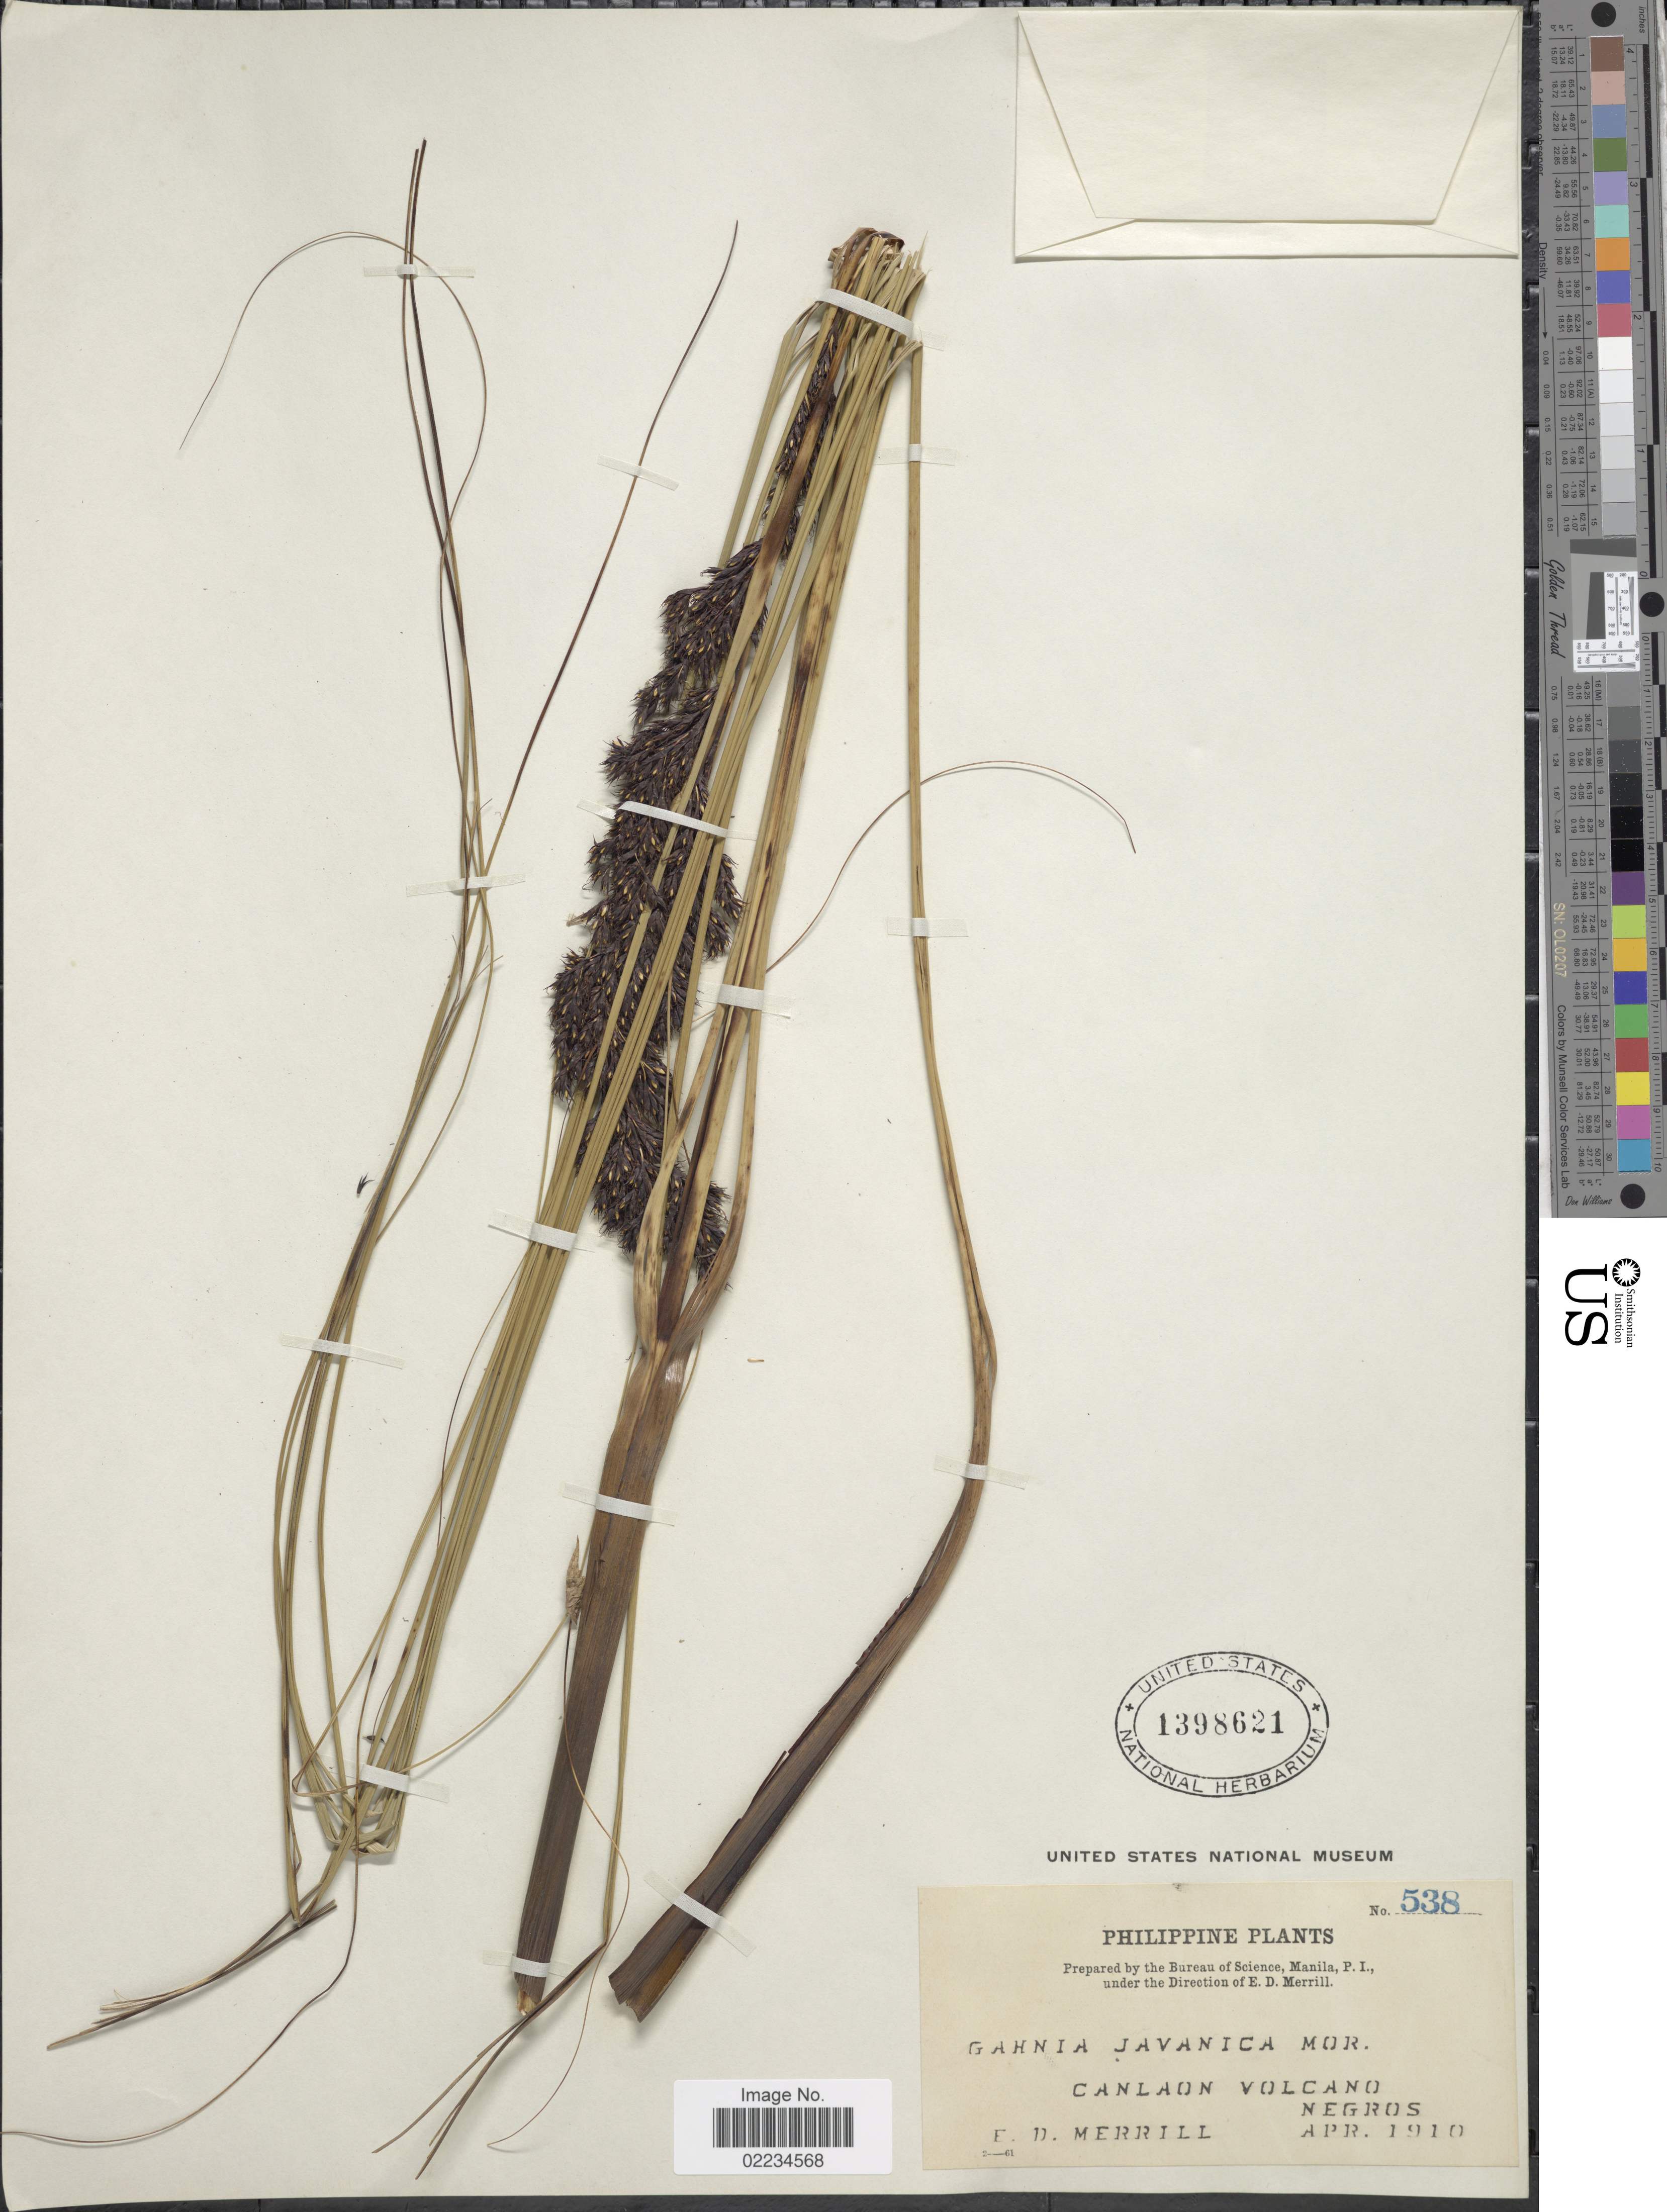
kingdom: Plantae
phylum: Tracheophyta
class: Liliopsida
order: Poales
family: Cyperaceae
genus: Gahnia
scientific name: Gahnia javanica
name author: Moritzi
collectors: E. D. Merrill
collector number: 538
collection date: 1910-04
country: Philippines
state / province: Western Visayas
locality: Canlaon Volcano, Negros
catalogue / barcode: US 1398621